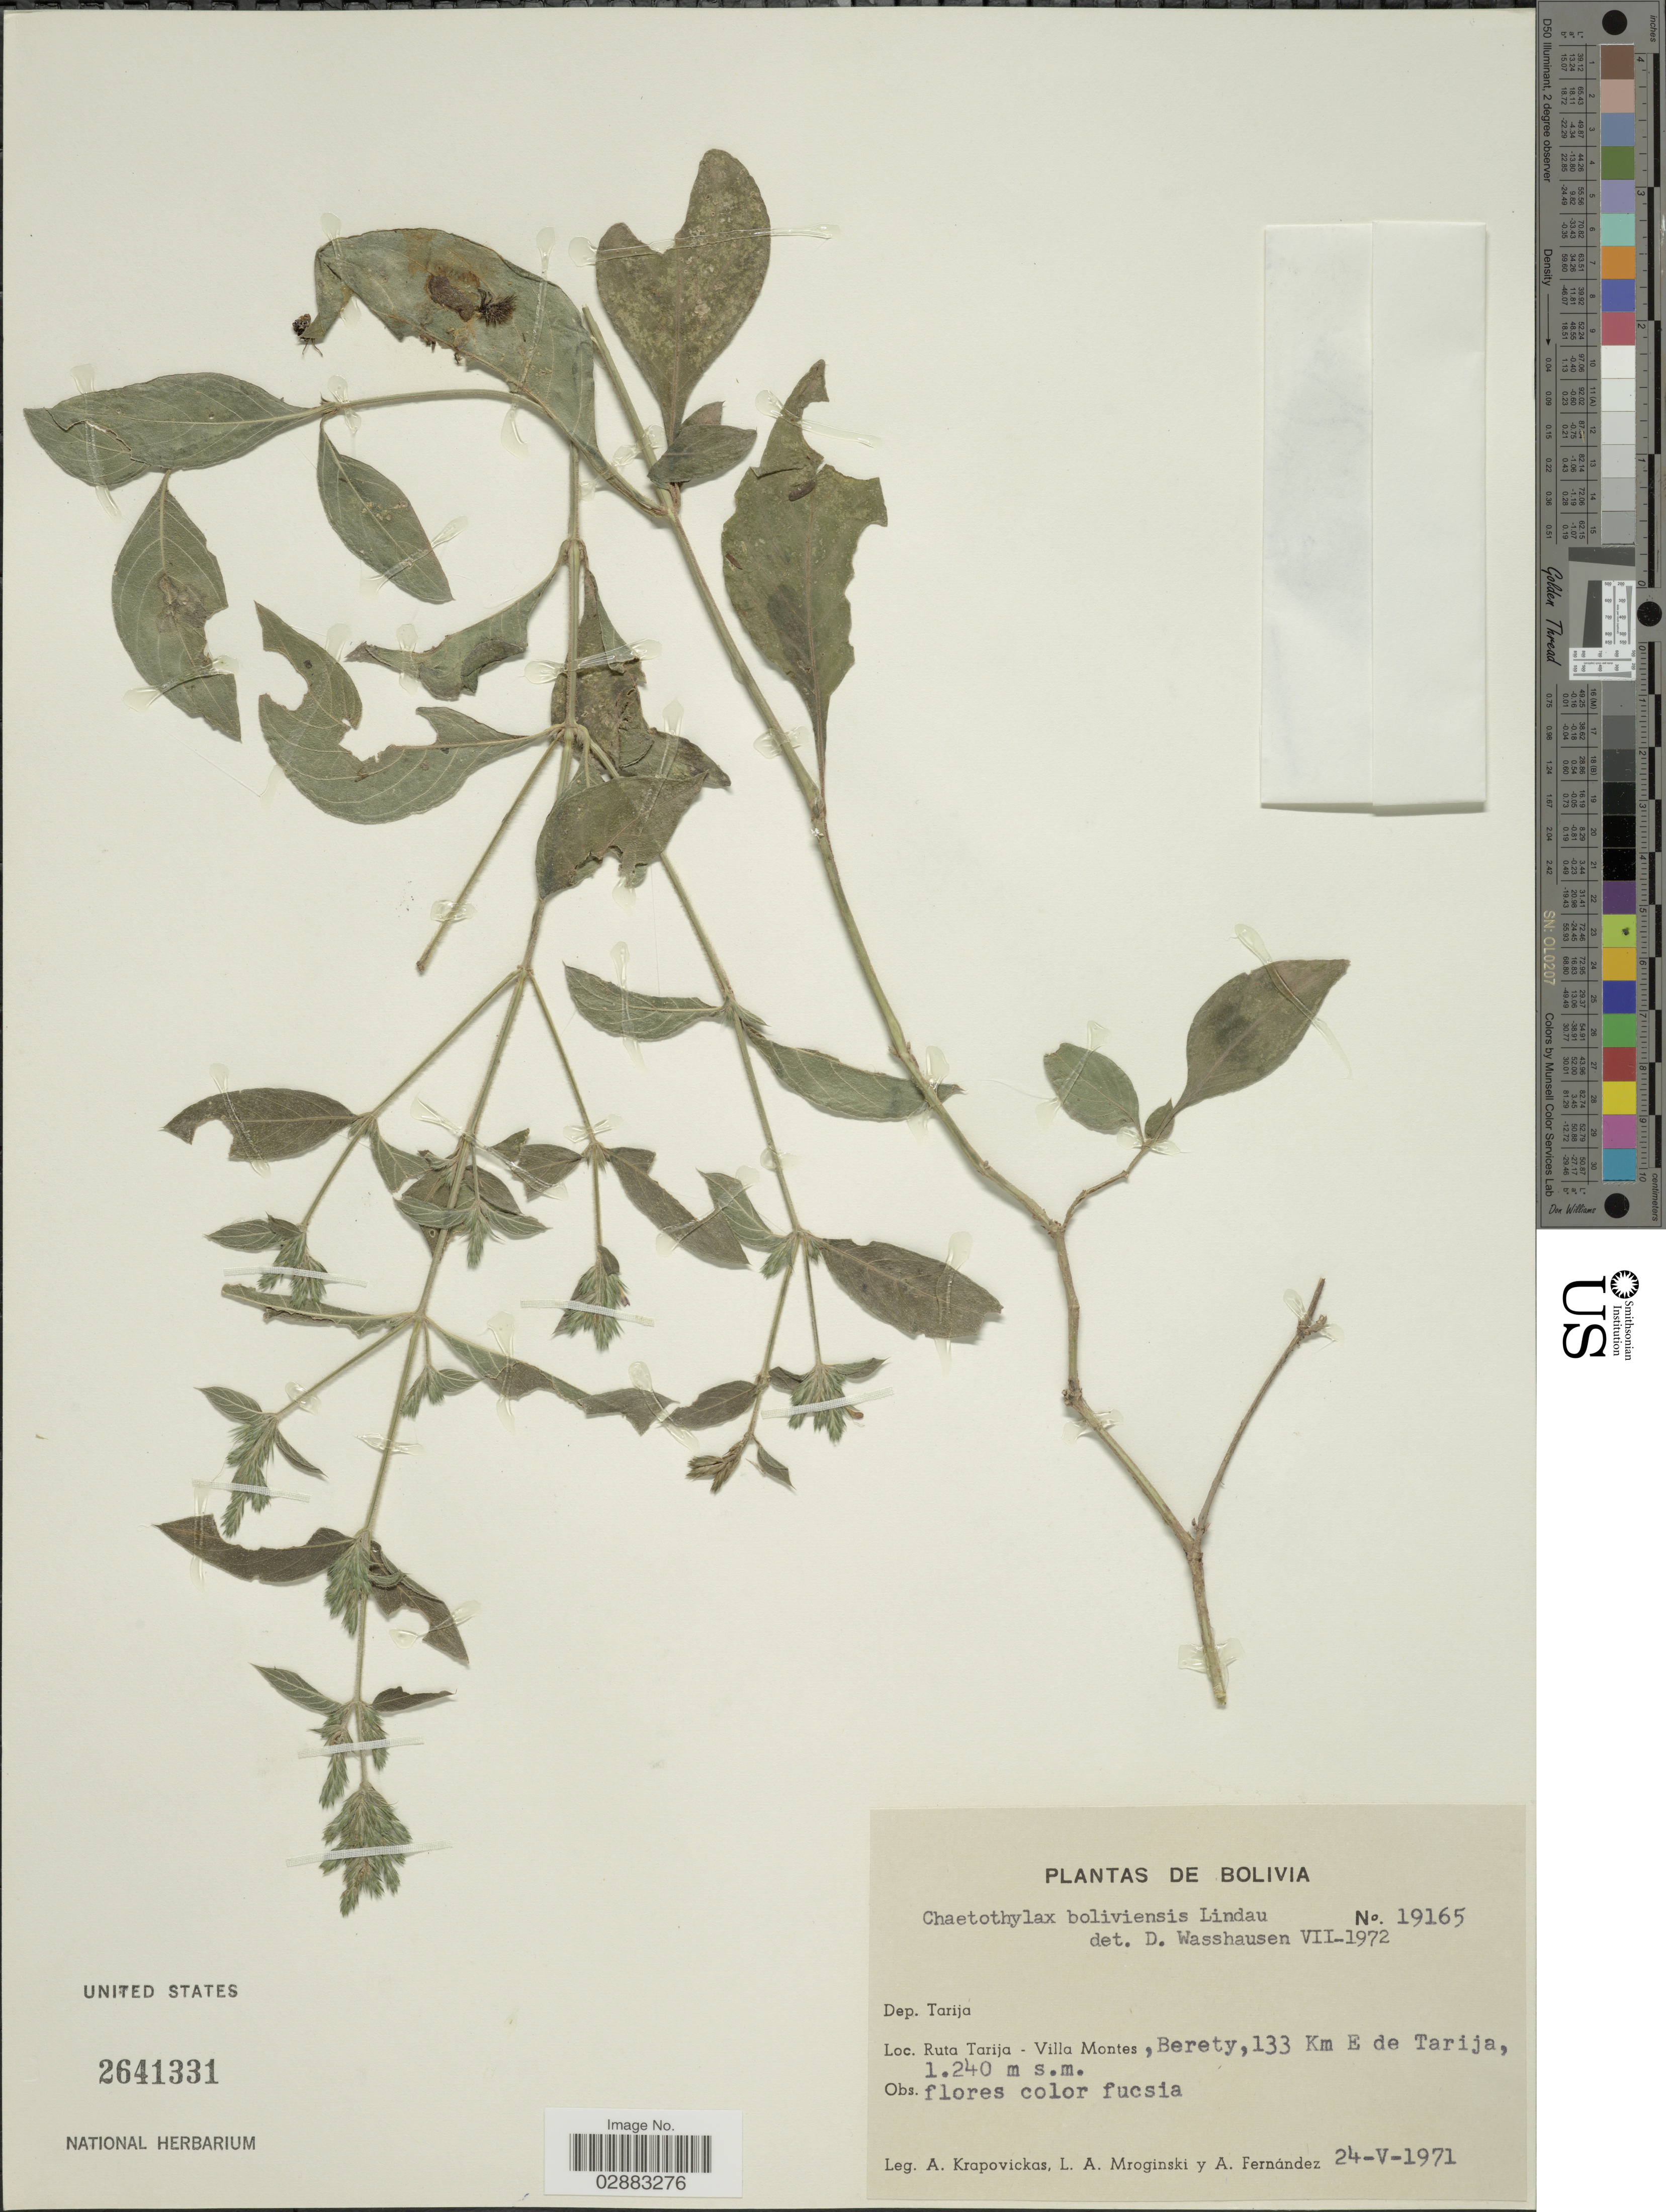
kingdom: Plantae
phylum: Tracheophyta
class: Magnoliopsida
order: Lamiales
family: Acanthaceae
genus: Justicia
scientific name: Justicia goudotii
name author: V.A.W. Graham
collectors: A. Krapovickas, L. Mroginski & A. Fernández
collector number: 19165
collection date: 1971-05-24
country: Bolivia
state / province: Tarija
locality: Dep. Tarija. Ruta Tarija - Villa Montes, Berety, 133 Km E de Tarija.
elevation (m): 1240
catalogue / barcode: US 2641331